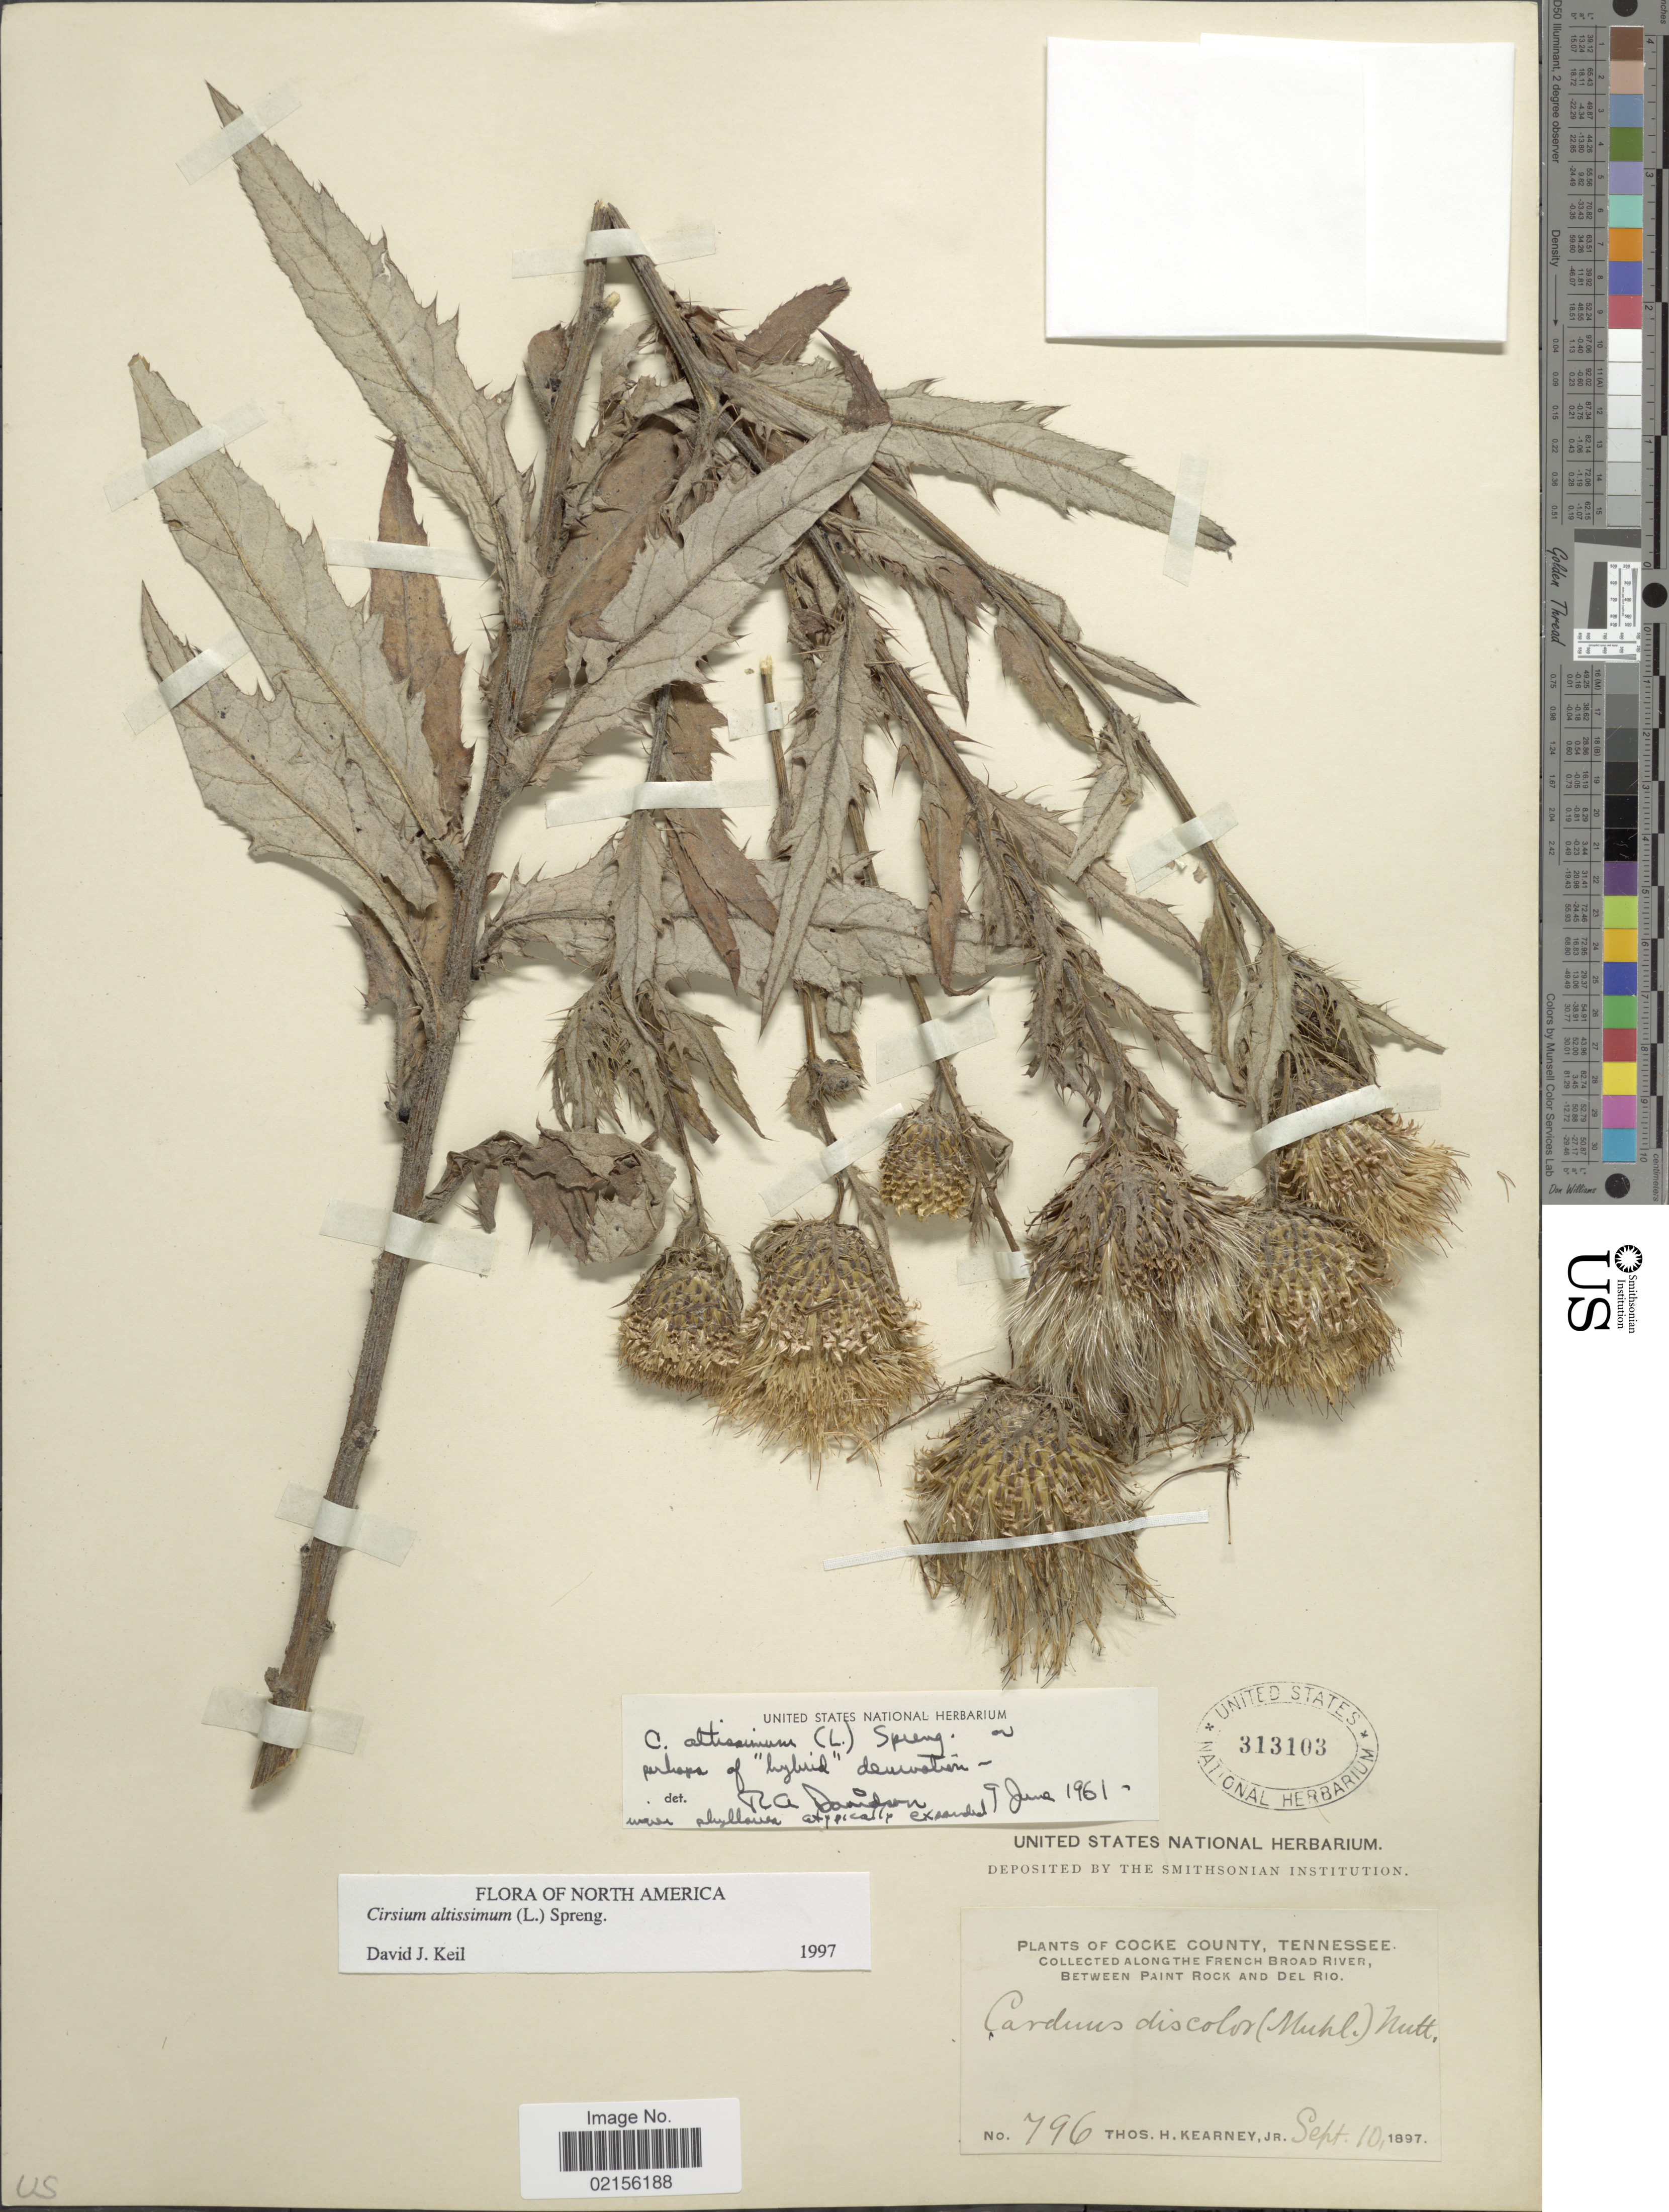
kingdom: Plantae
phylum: Tracheophyta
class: Magnoliopsida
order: Asterales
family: Asteraceae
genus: Cirsium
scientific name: Cirsium altissimum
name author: (L.) Spreng.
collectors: T. H. Kearney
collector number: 796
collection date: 1897-09-10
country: United States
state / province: Tennessee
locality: Cocke County, Along the Fremch Broad River, Between Paint Rock and Del Rio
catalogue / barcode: US 313103